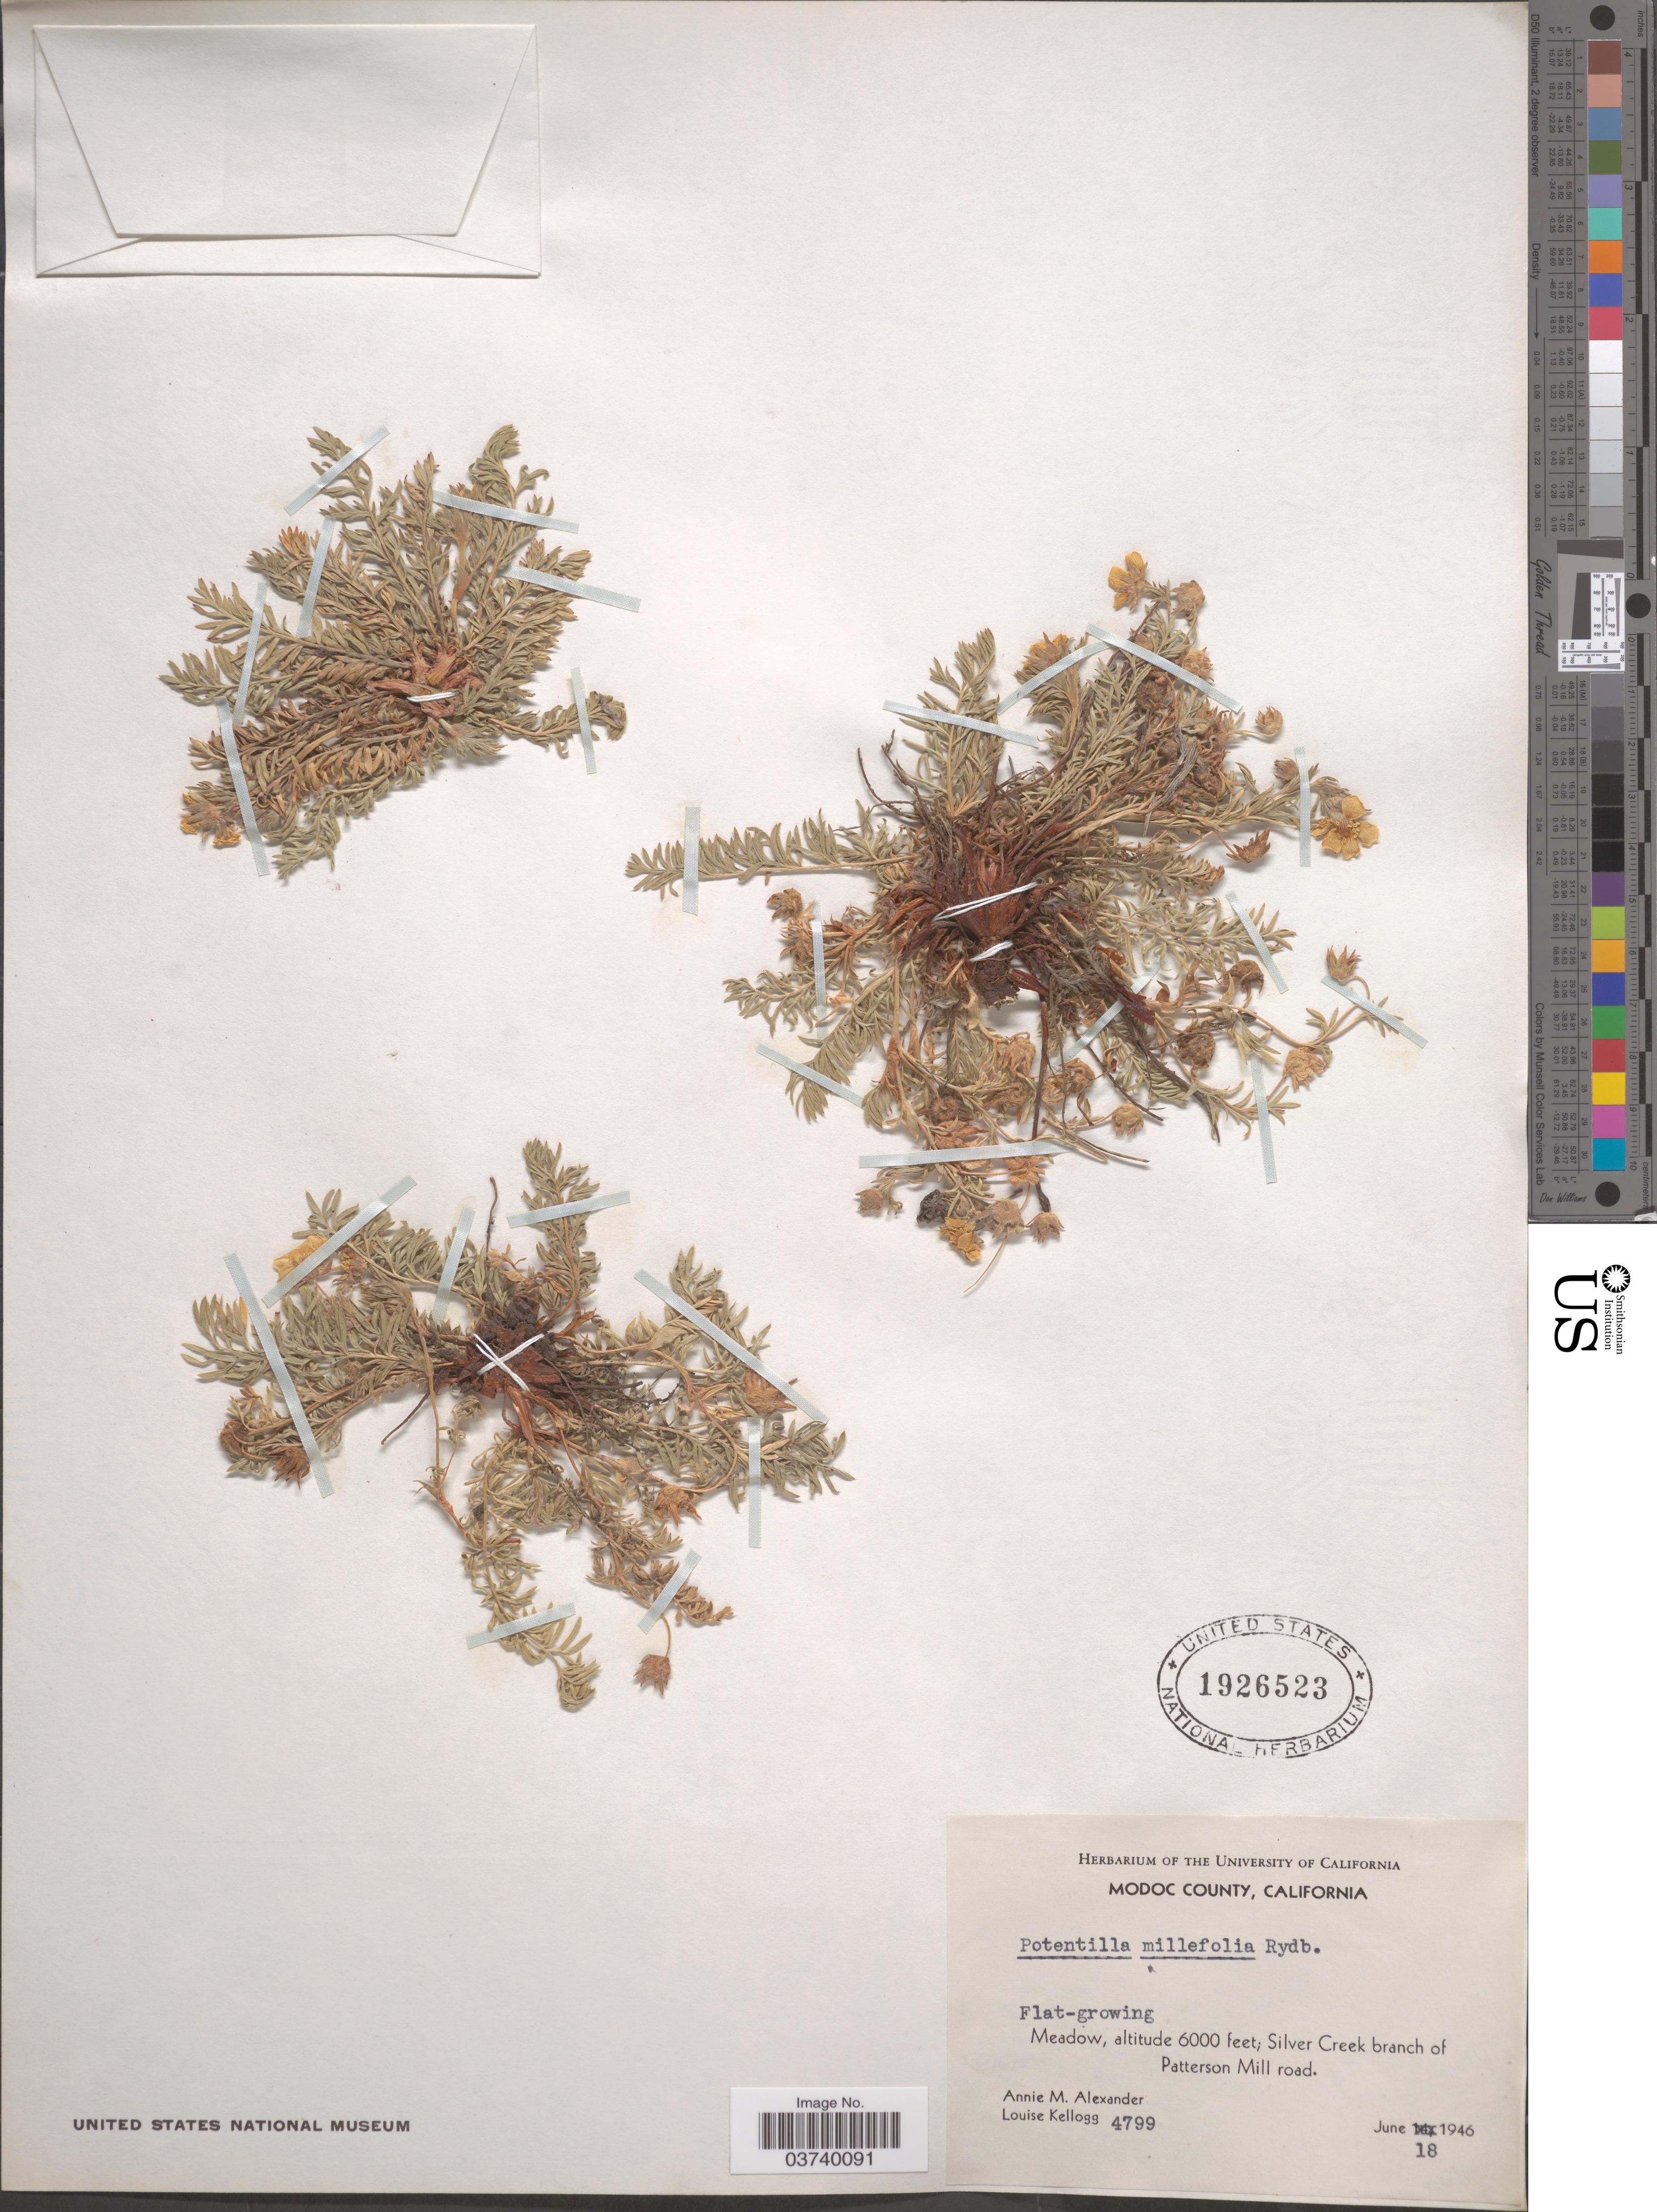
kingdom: Plantae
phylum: Tracheophyta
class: Magnoliopsida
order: Rosales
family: Rosaceae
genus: Potentilla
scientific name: Potentilla millefolia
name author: Rydb.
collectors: A. M. Alexander & L. Kellogg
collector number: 4799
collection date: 1946-06-18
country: United States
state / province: California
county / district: Modoc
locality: Modoc County. Meadow; Silver Creek branch of Patterson Mill road.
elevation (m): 1829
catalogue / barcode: US 1926523